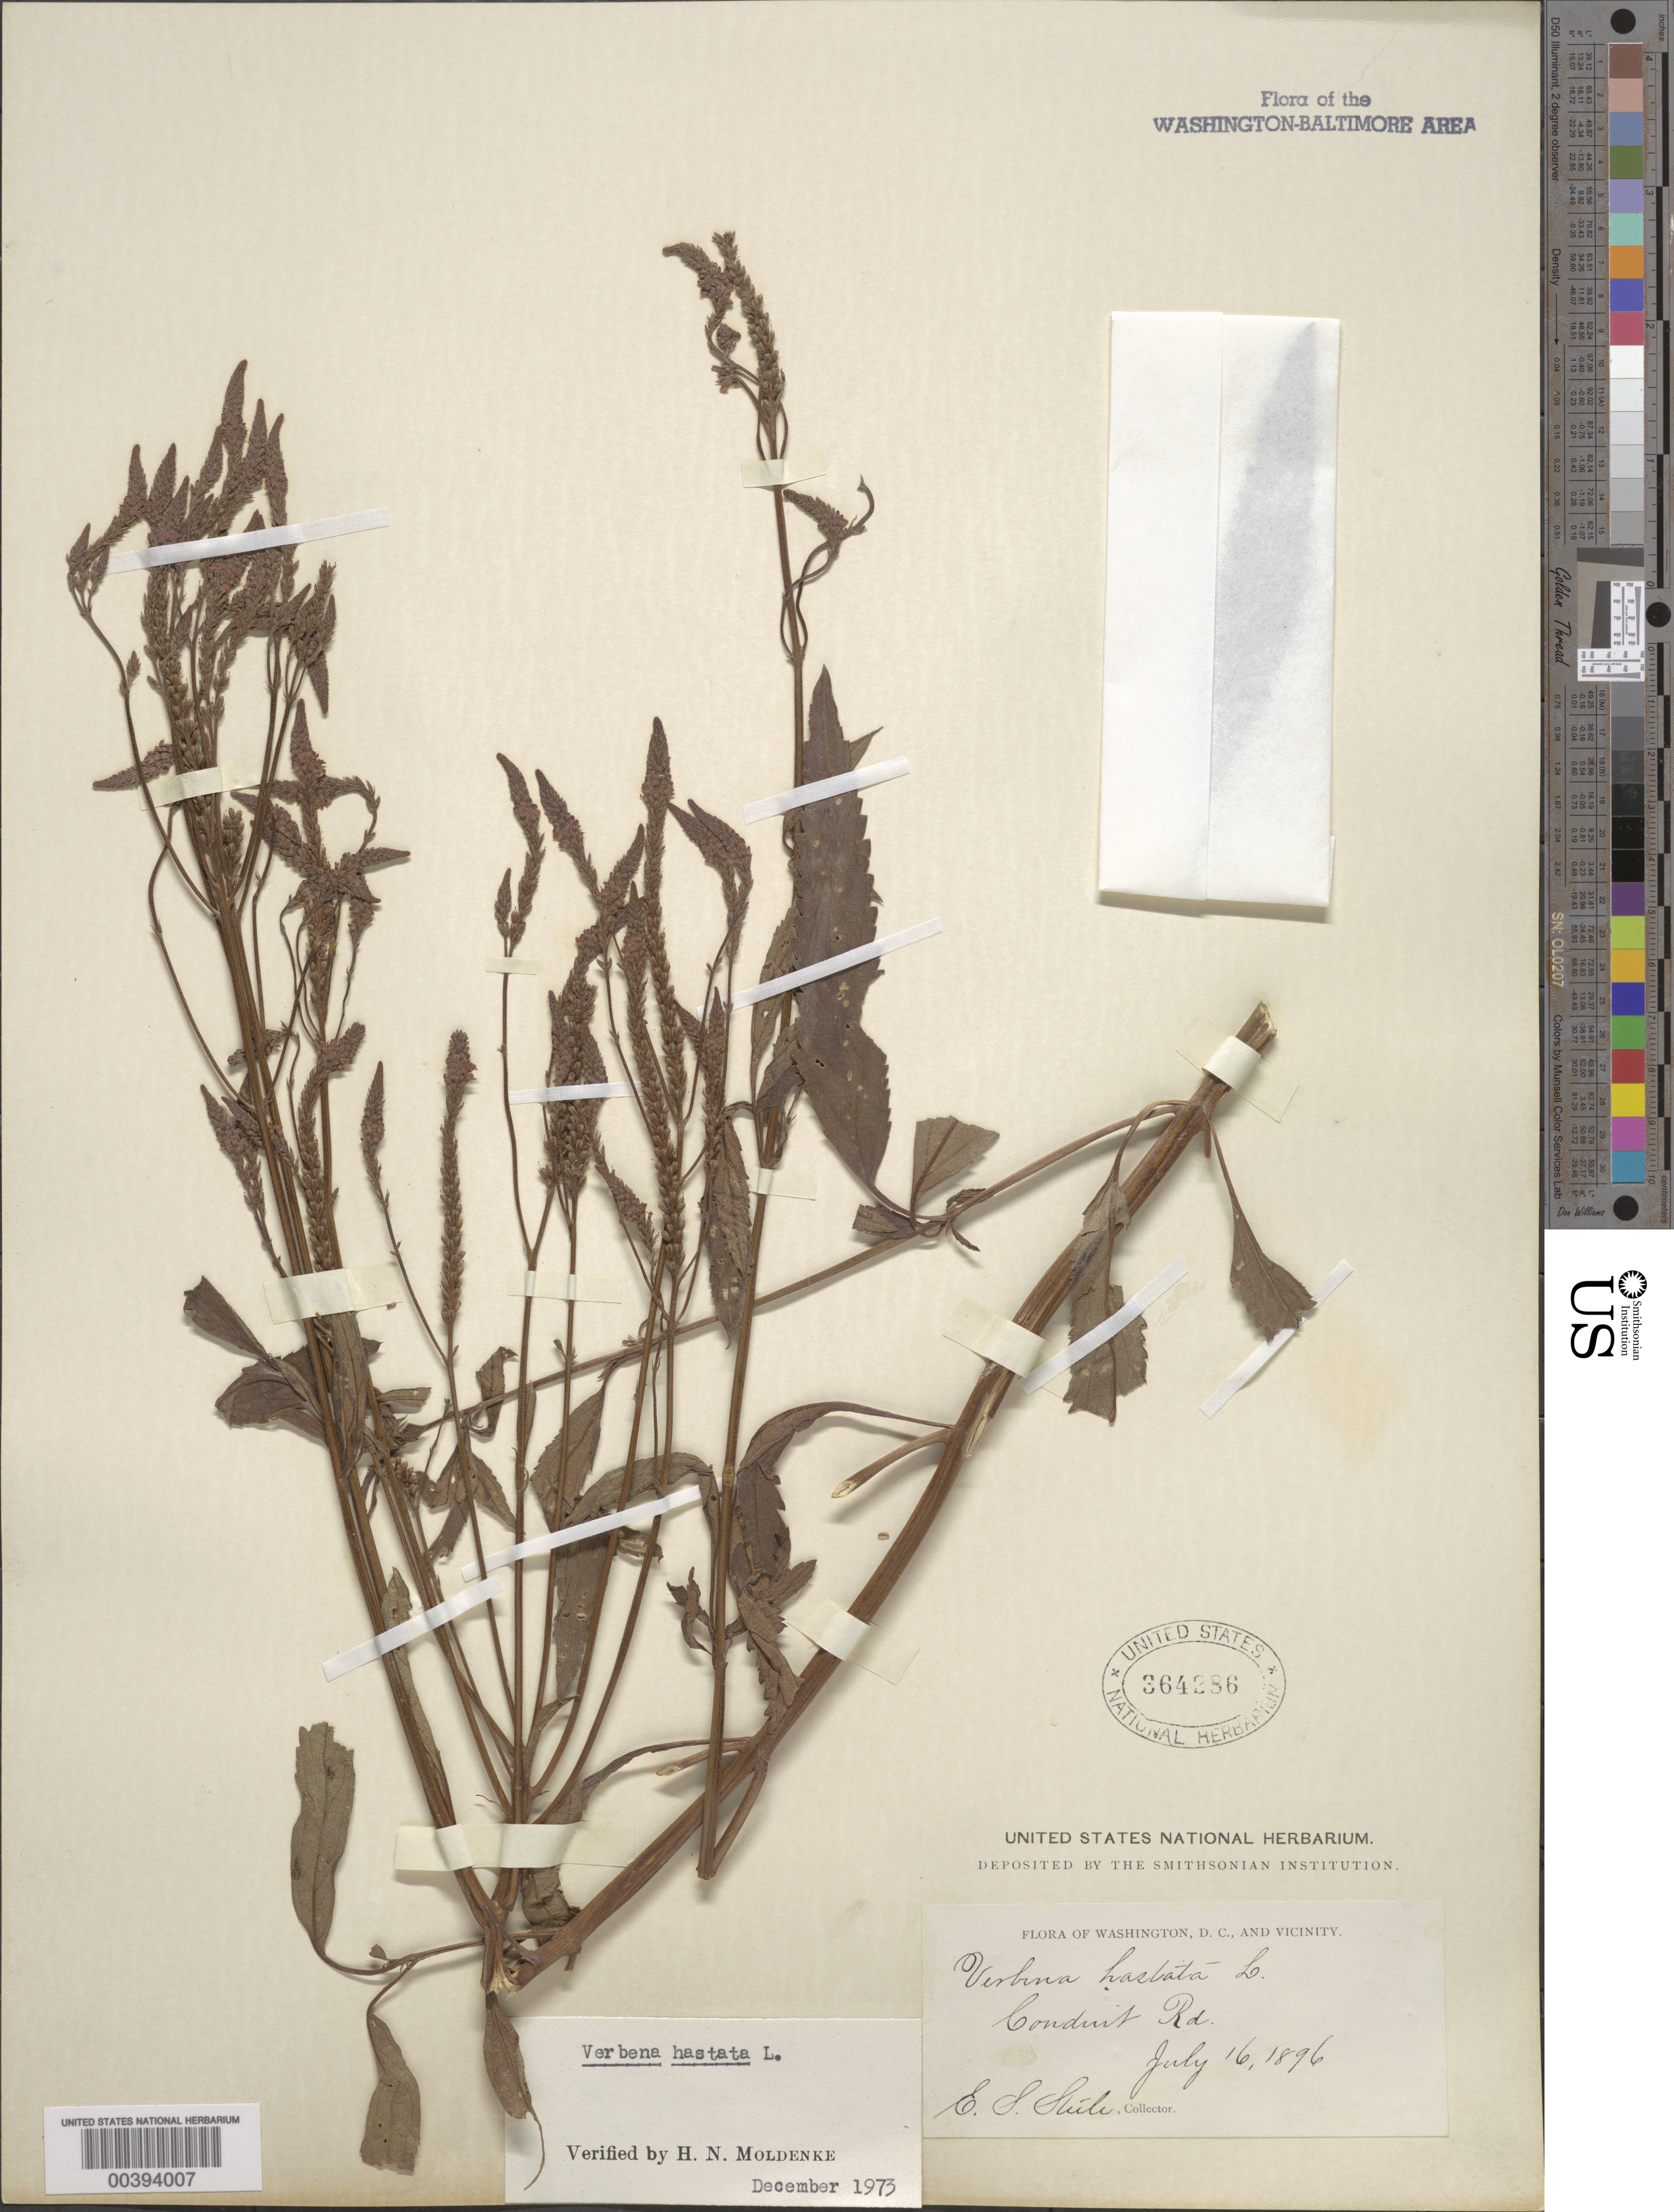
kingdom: Plantae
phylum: Tracheophyta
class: Magnoliopsida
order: Lamiales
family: Verbenaceae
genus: Verbena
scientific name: Verbena hastata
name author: L.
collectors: E. Steele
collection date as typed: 16 Jul 1896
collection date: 1896-07-16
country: United States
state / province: Maryland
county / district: Montgomery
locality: Conduit Road (Macarthur Blvd.)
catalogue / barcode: US 364286